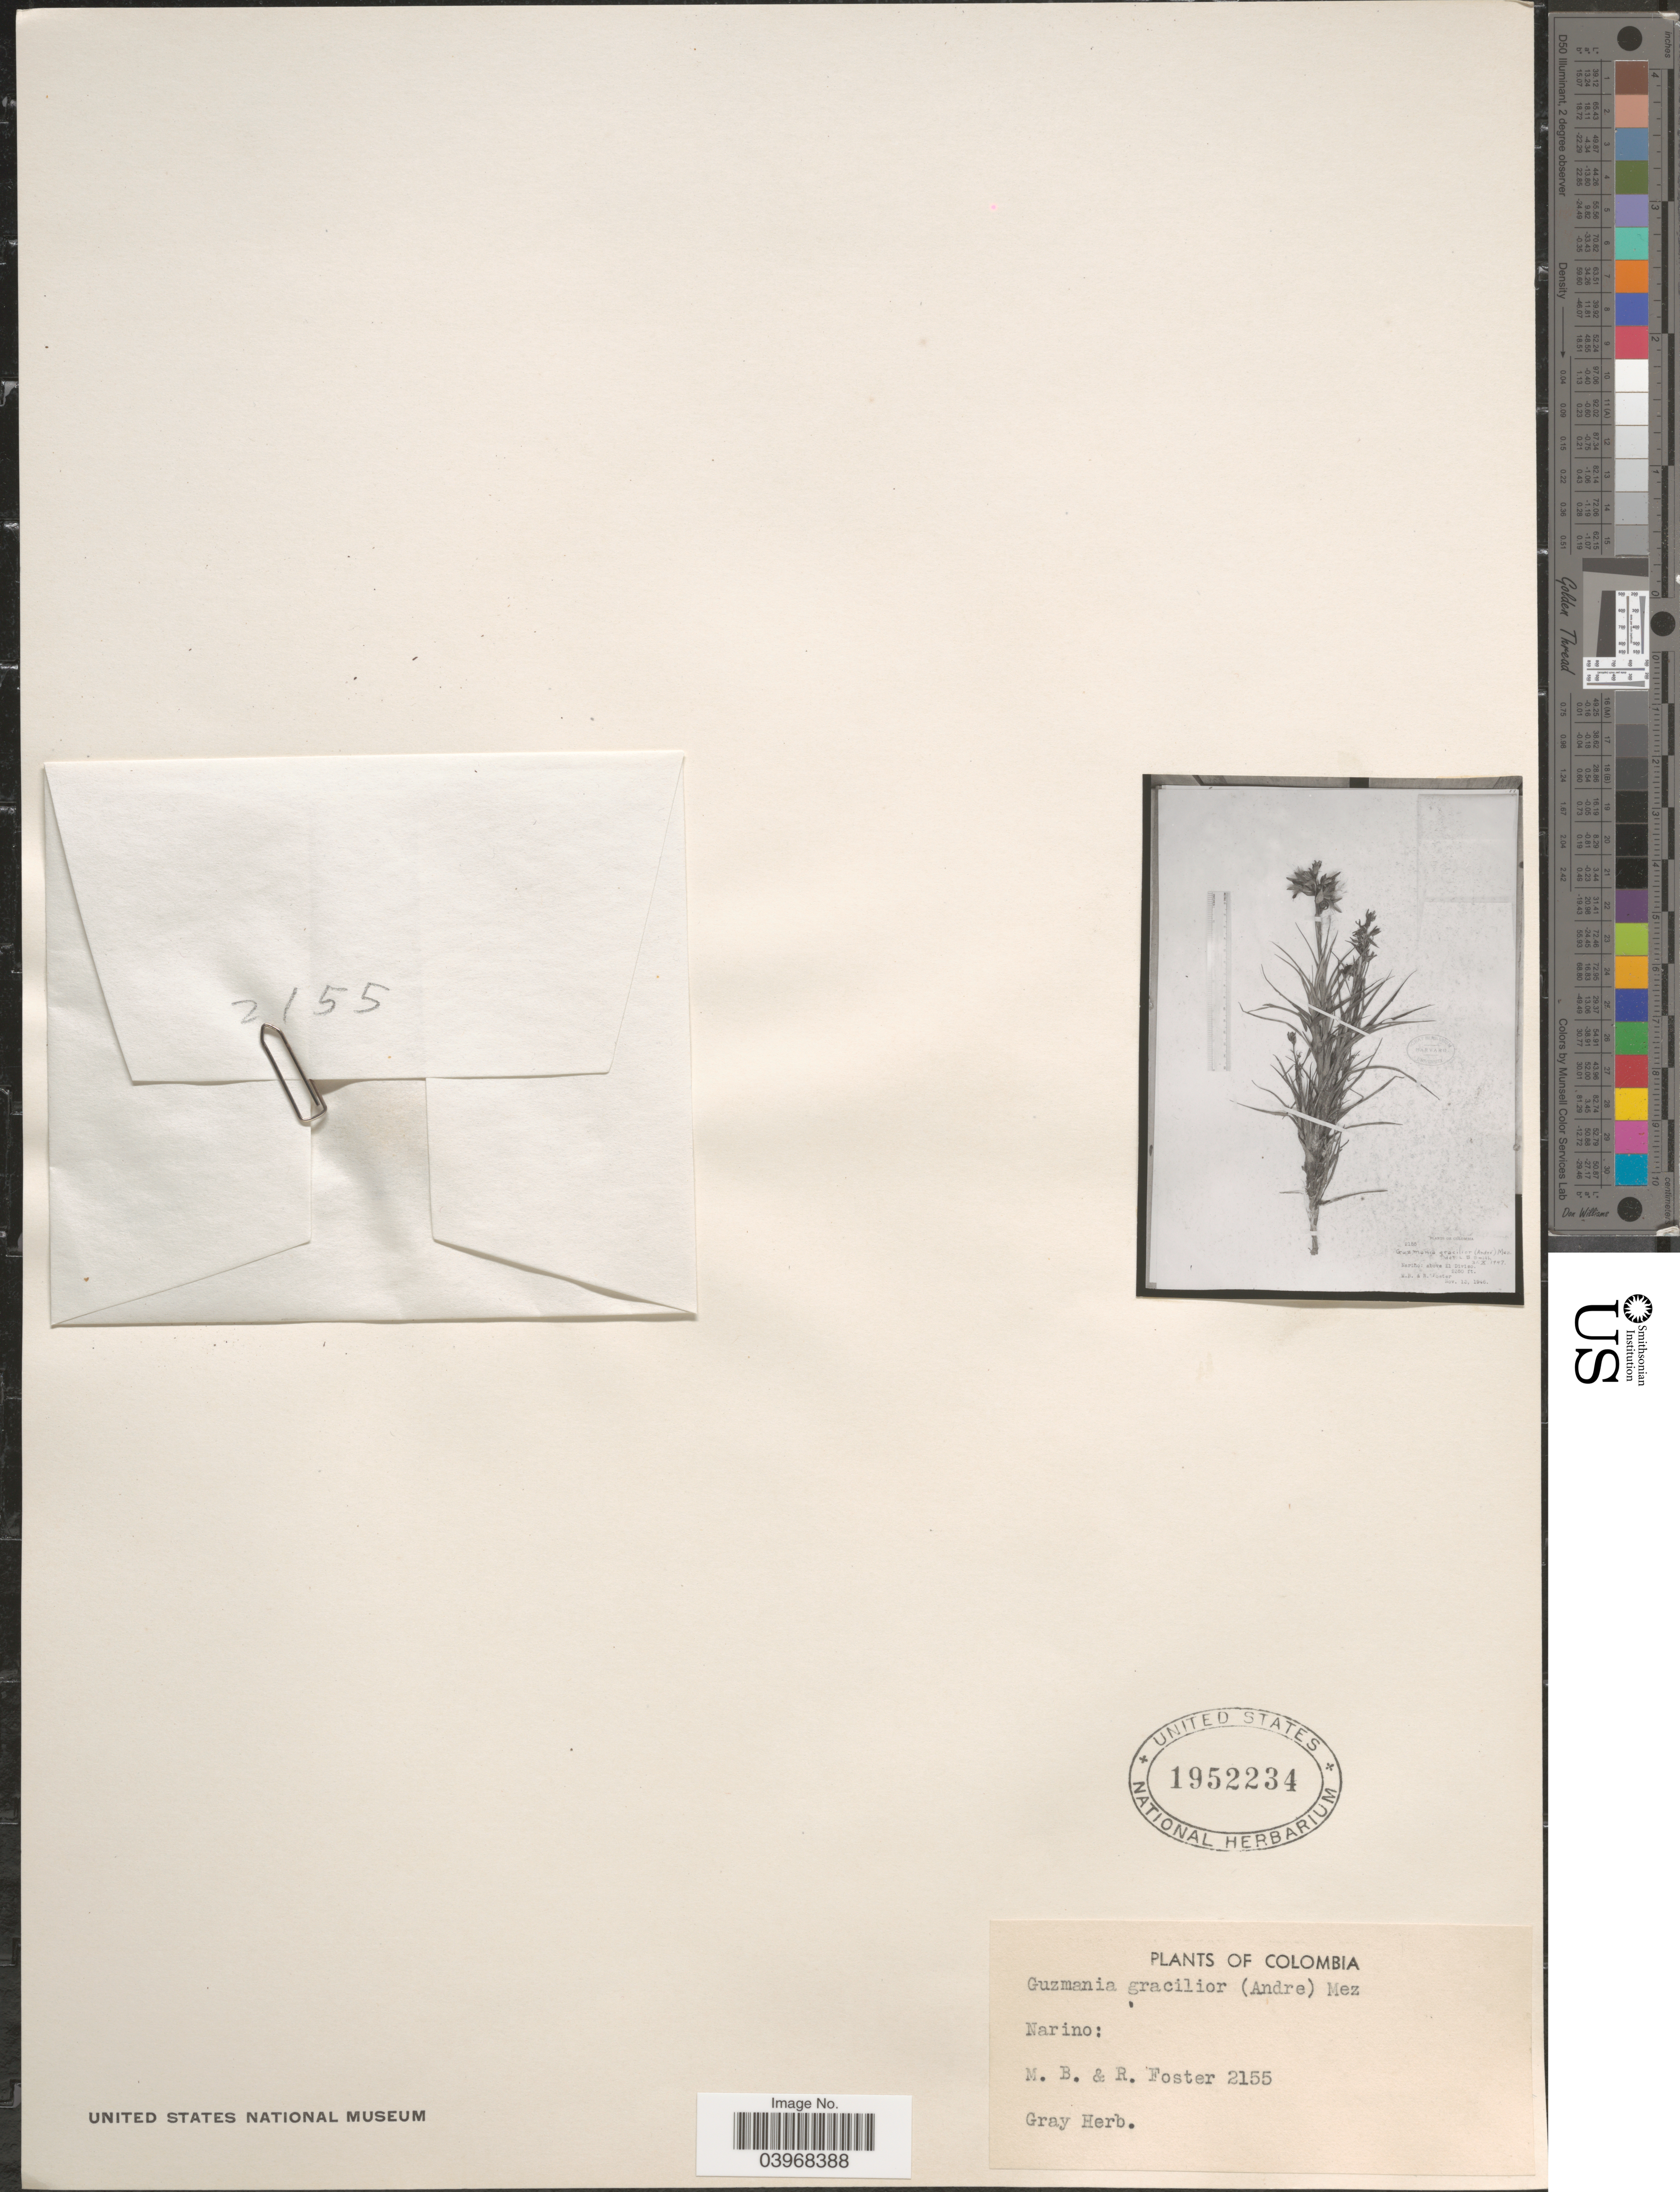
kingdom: Plantae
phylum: Tracheophyta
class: Liliopsida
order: Poales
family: Bromeliaceae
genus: Guzmania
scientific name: Guzmania gracilior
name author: (André) Mez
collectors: M. B. Foster & R. Foster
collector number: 2155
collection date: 1946-11-13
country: Colombia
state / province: Nariño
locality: Above El Divide.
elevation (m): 686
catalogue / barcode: US 1952234